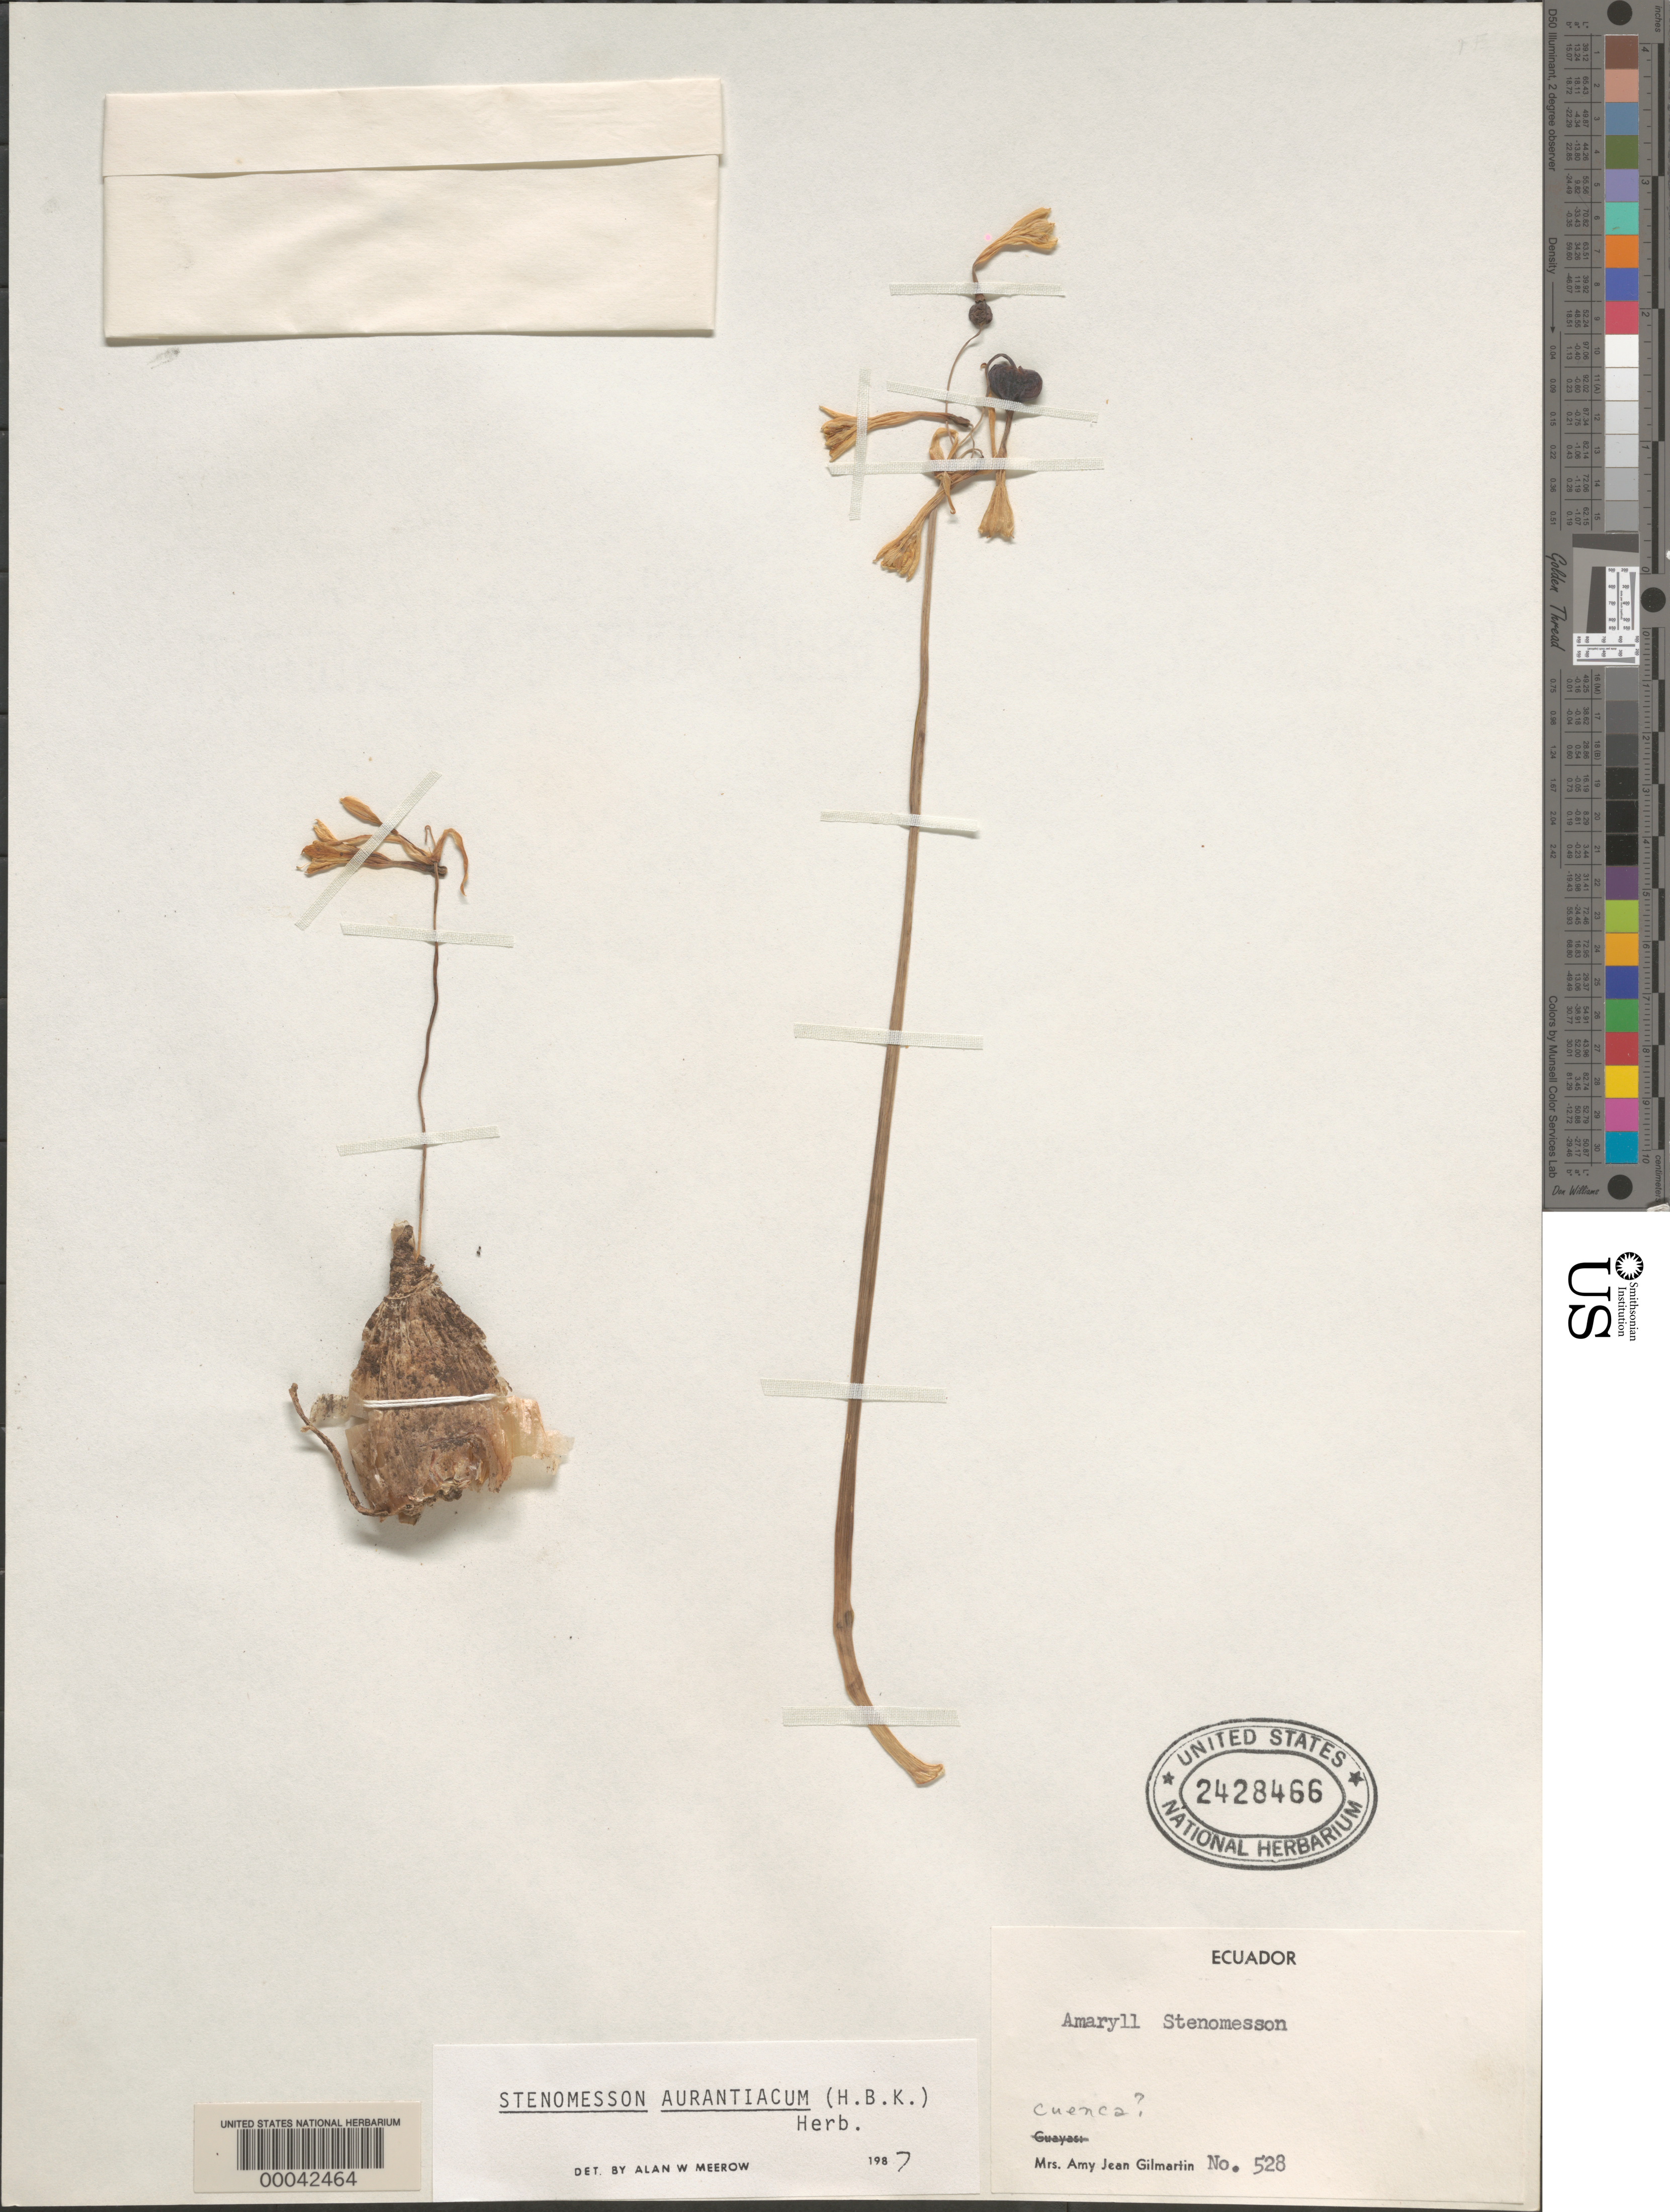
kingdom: Plantae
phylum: Tracheophyta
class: Liliopsida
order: Asparagales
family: Amaryllidaceae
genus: Stenomesson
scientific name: Stenomesson aurantiacum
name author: (Kunth) Herb.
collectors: A. J. Gilmartin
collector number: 528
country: Ecuador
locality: Cuenca?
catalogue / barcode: US 2428466